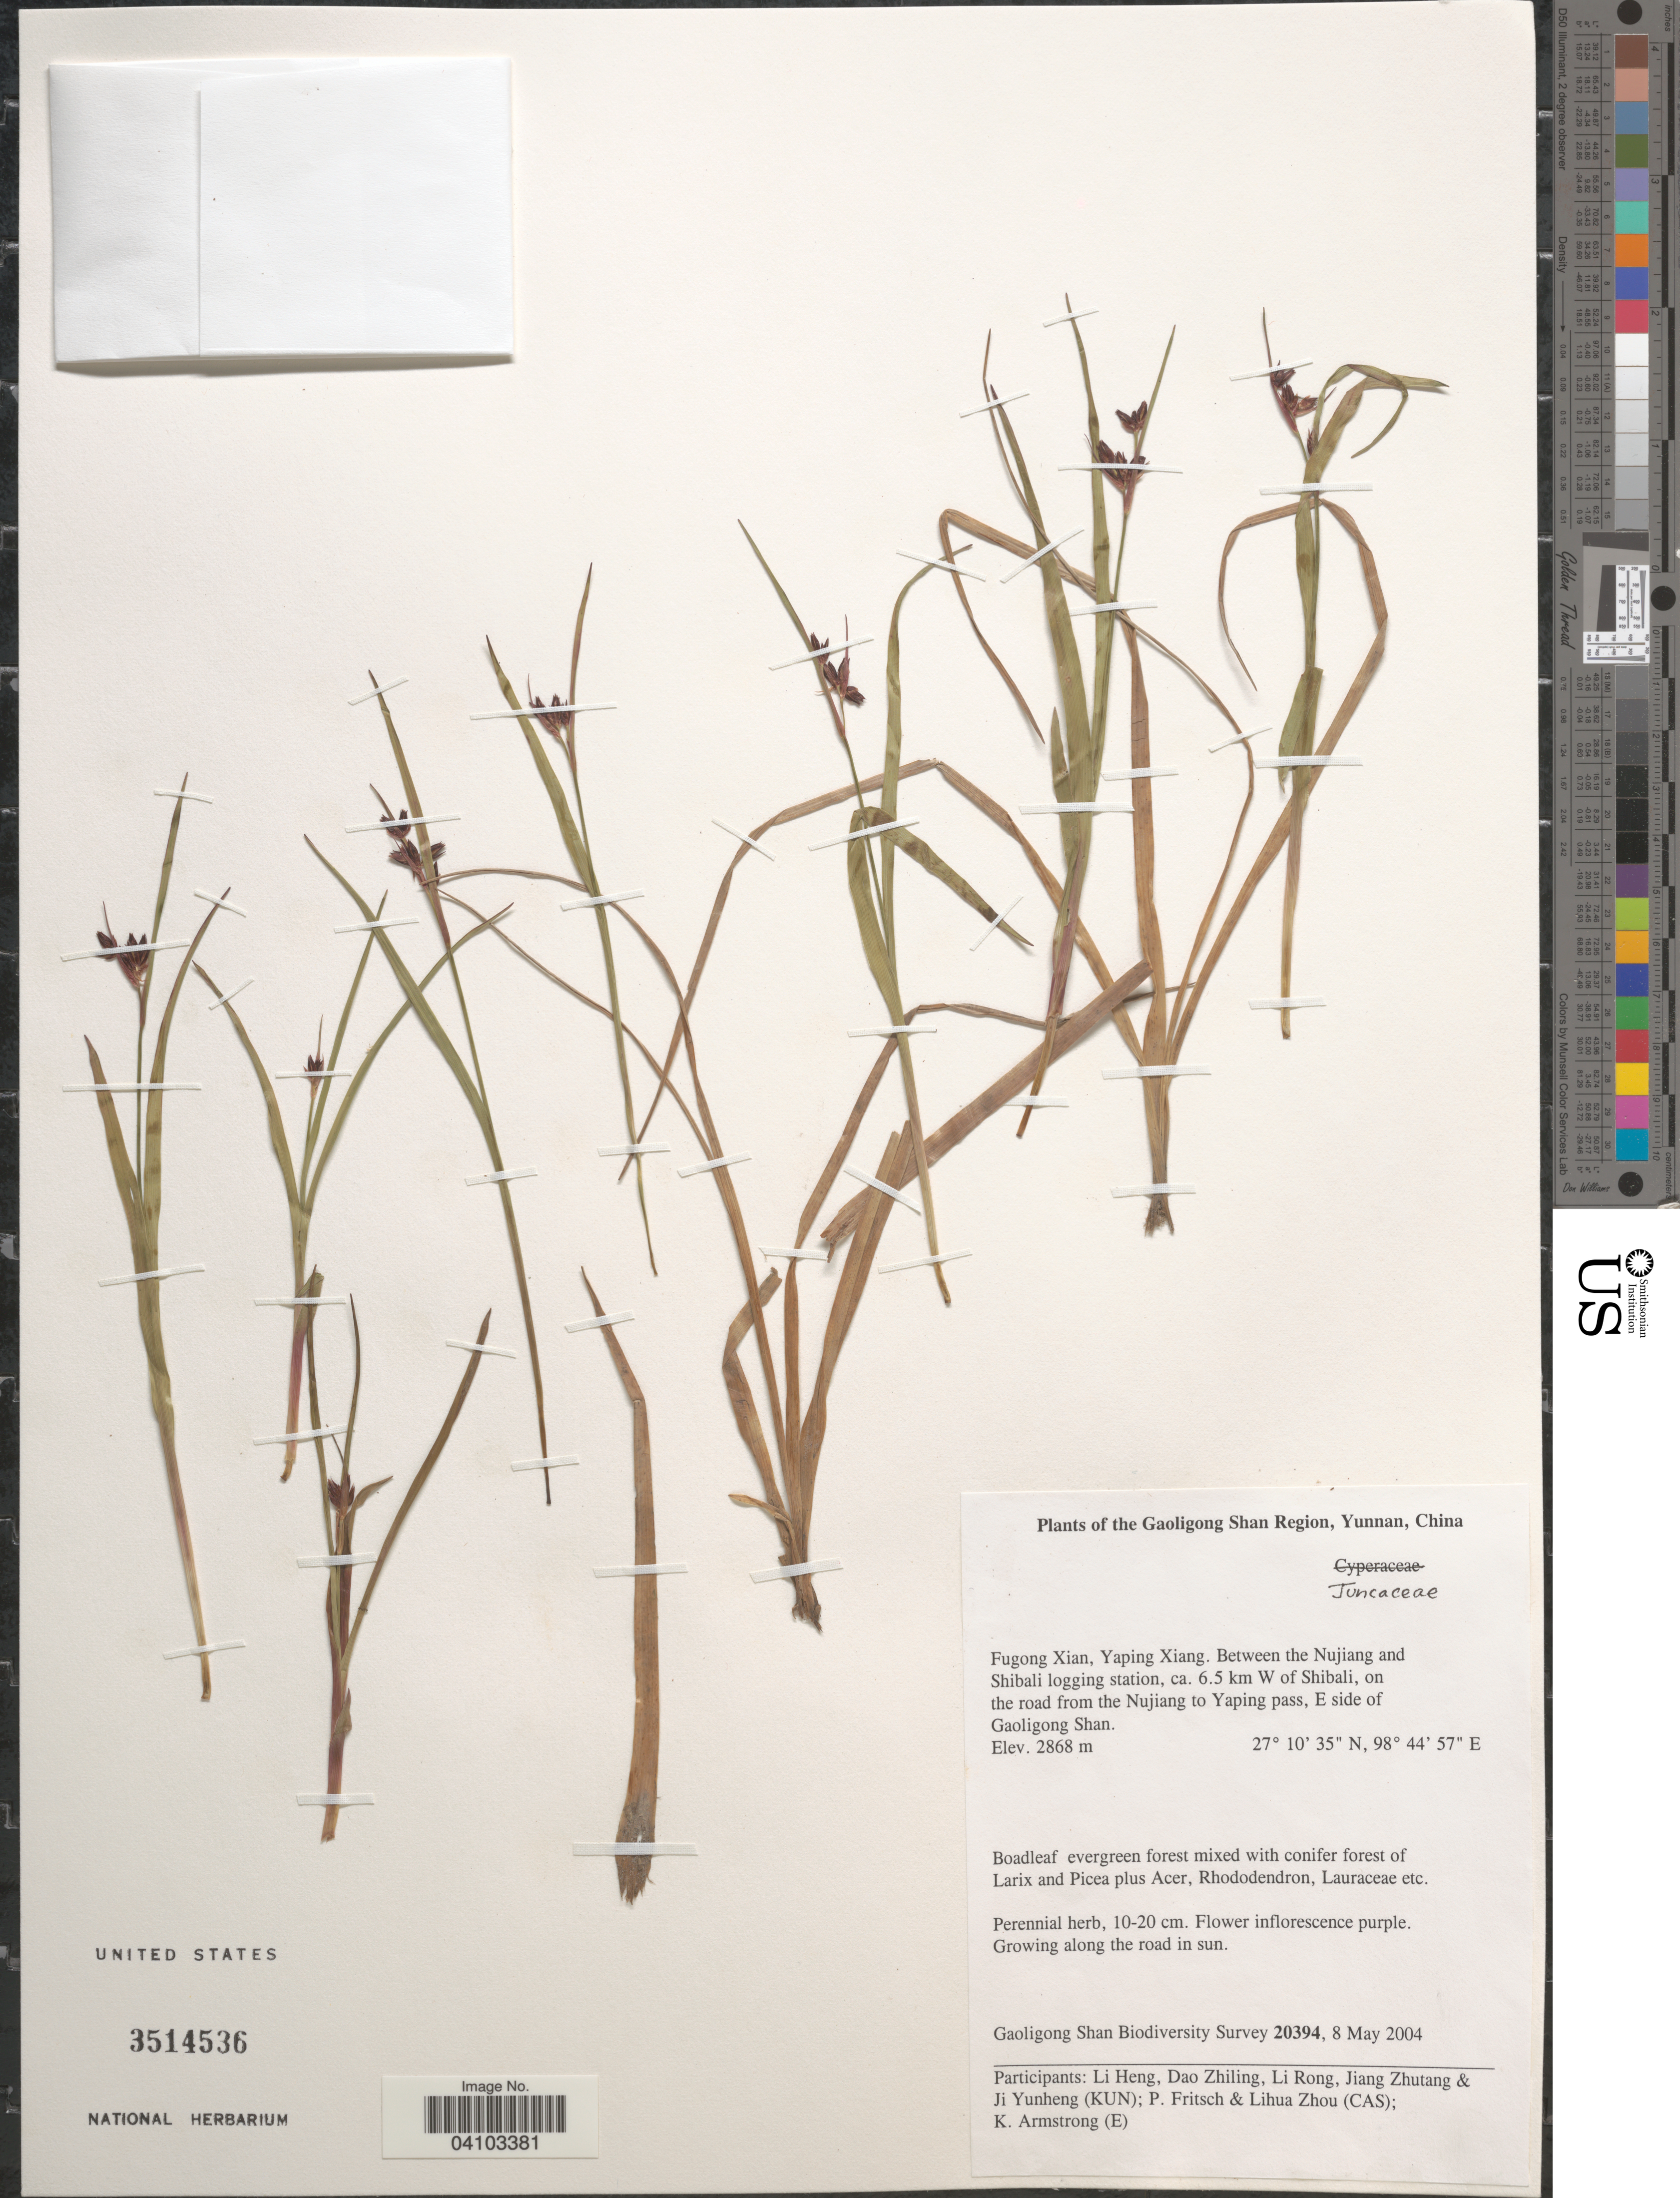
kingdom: Plantae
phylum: Tracheophyta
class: Liliopsida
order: Poales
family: Juncaceae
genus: Juncus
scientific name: Juncus sp.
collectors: L. Heng, D. Zhiling, L. Rong, J. Zhutang & et al.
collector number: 20394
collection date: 2004-05-08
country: China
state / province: Yunnan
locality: The Gaoligong Shan Region. Fugong Xian, Yaping Xiang. Between the Nujiang and Shibali logging station, ca. 6.5 km W of Shibali, on the road from the Nujiang to Yaping pass, E side of Gaoligong Shan.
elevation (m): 2868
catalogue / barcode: US 3514536